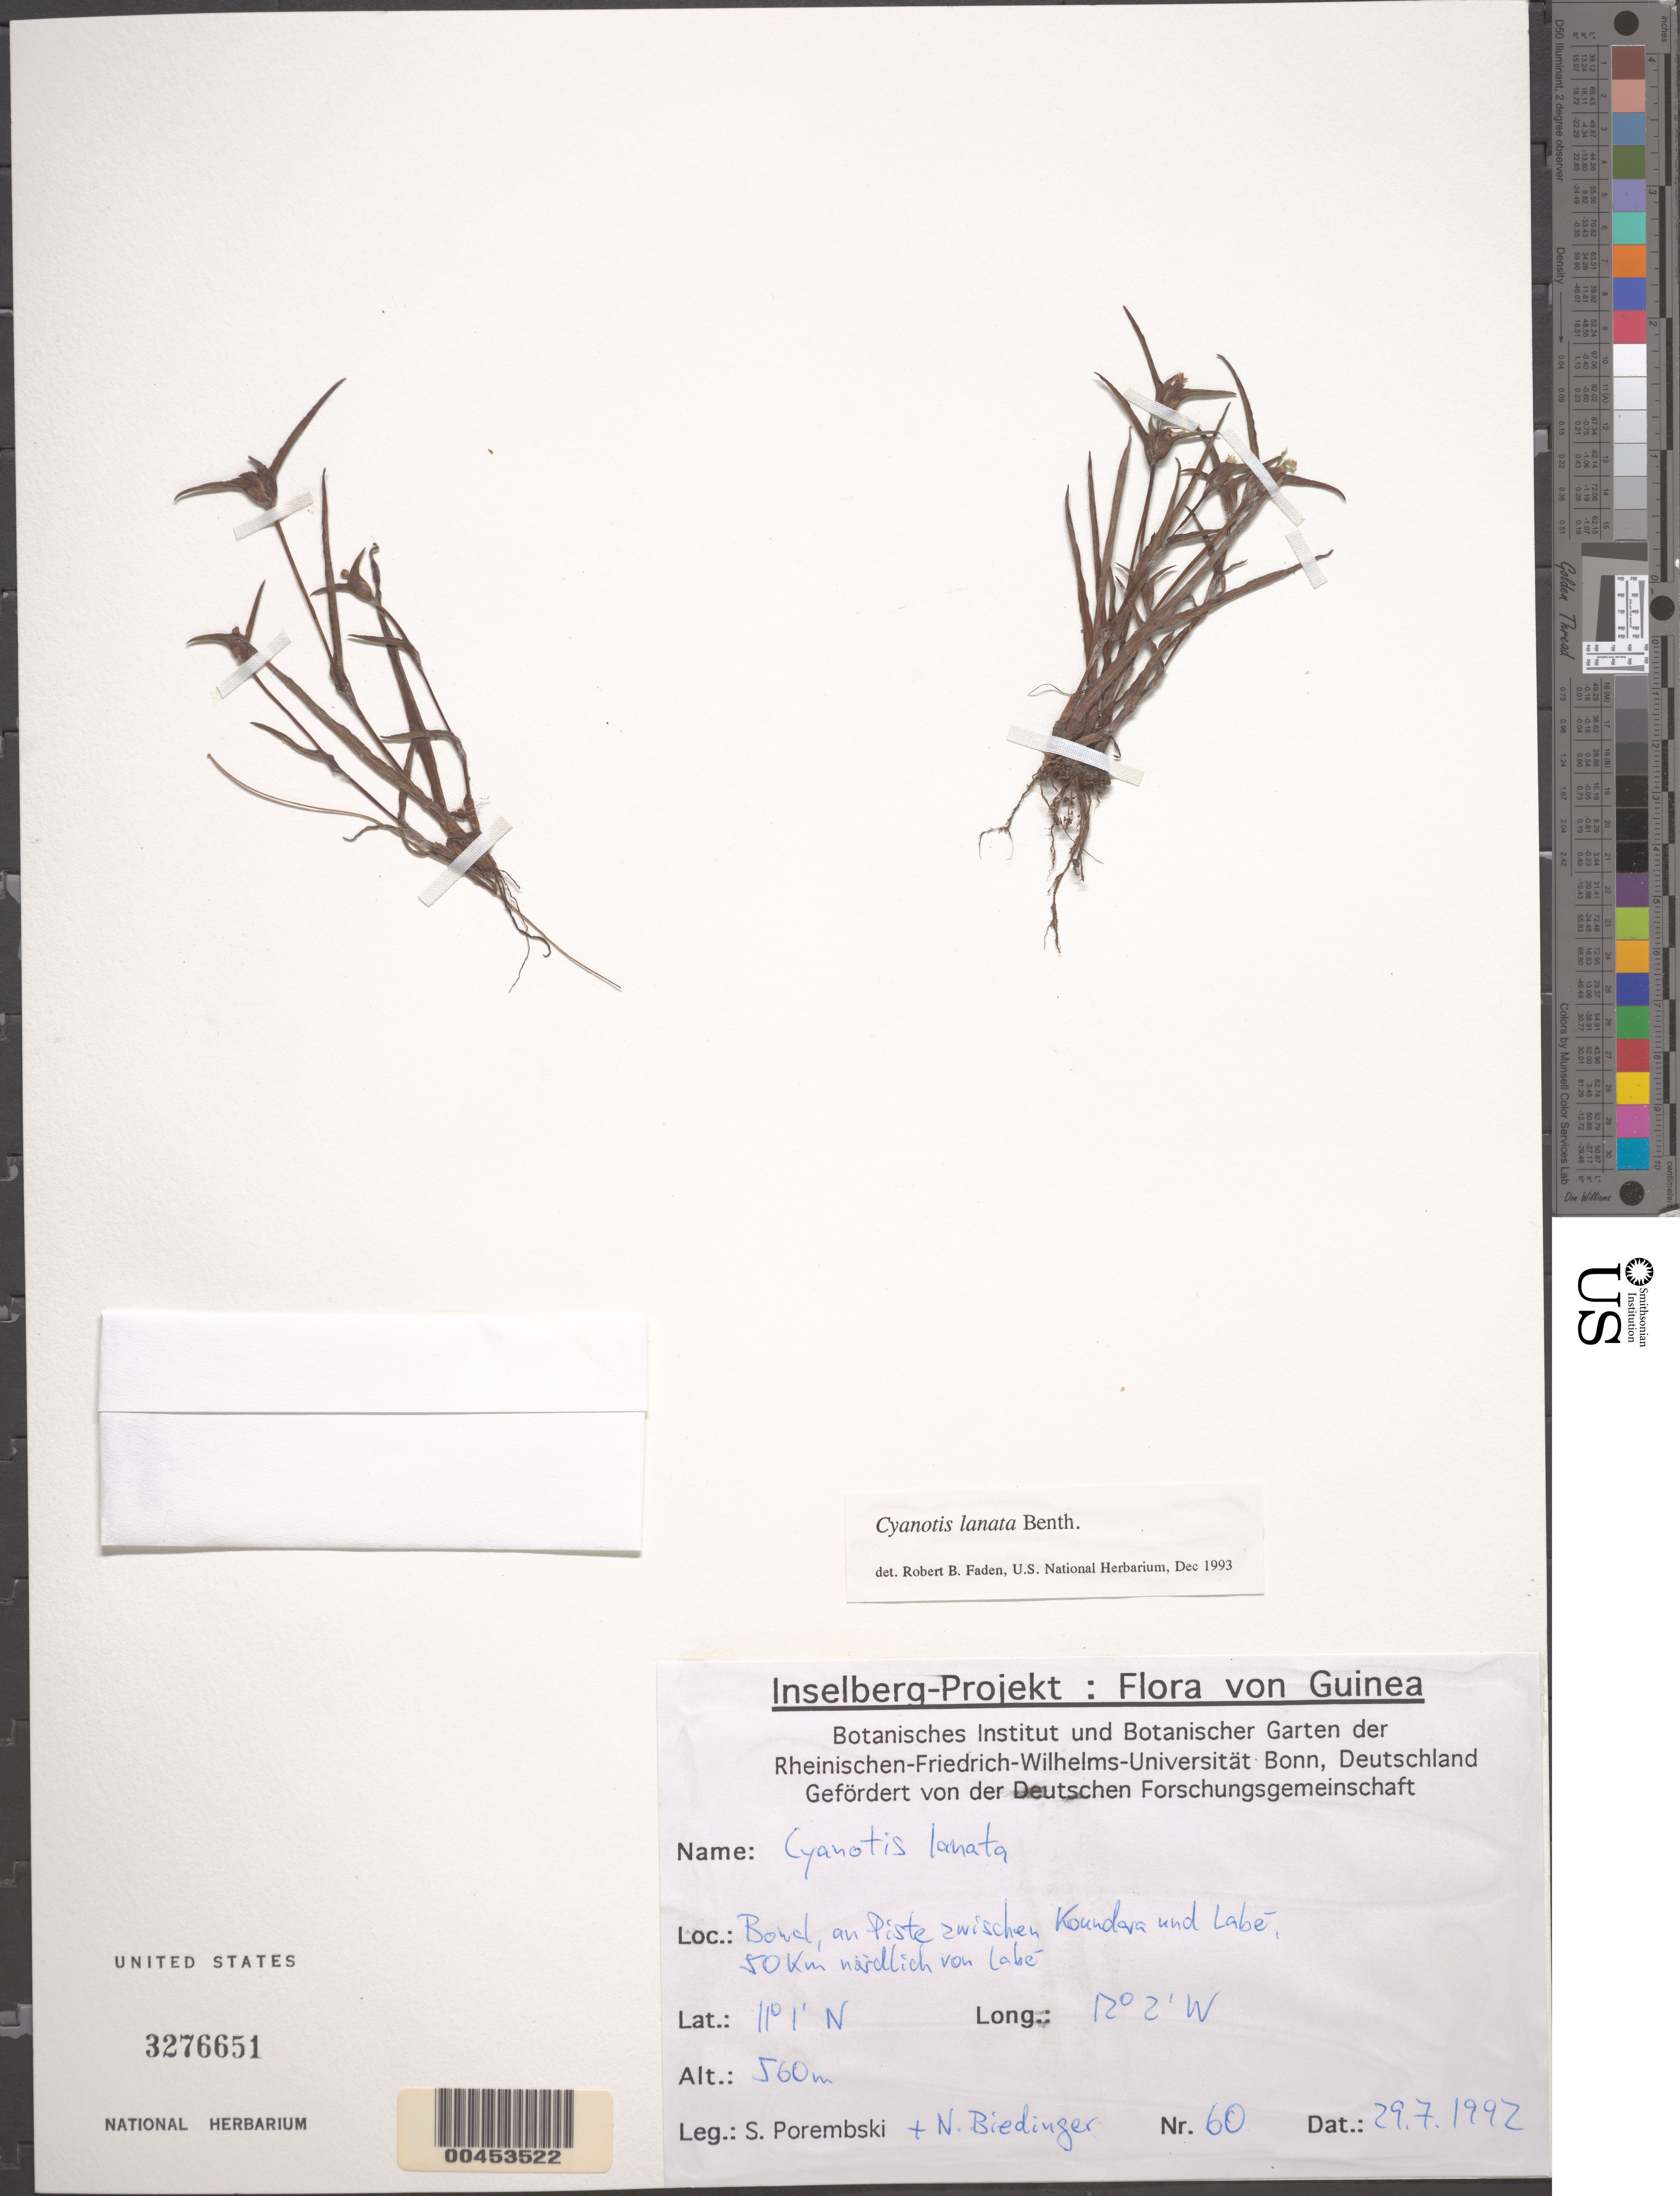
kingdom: Plantae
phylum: Tracheophyta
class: Liliopsida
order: Commelinales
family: Commelinaceae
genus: Cyanotis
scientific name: Cyanotis lanata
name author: Benth.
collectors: S. Porembski & N. Biedinger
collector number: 60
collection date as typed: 29 Jul 1992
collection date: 1992-07-29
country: Guinea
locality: Between koundara and labe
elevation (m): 560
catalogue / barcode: US 3276651